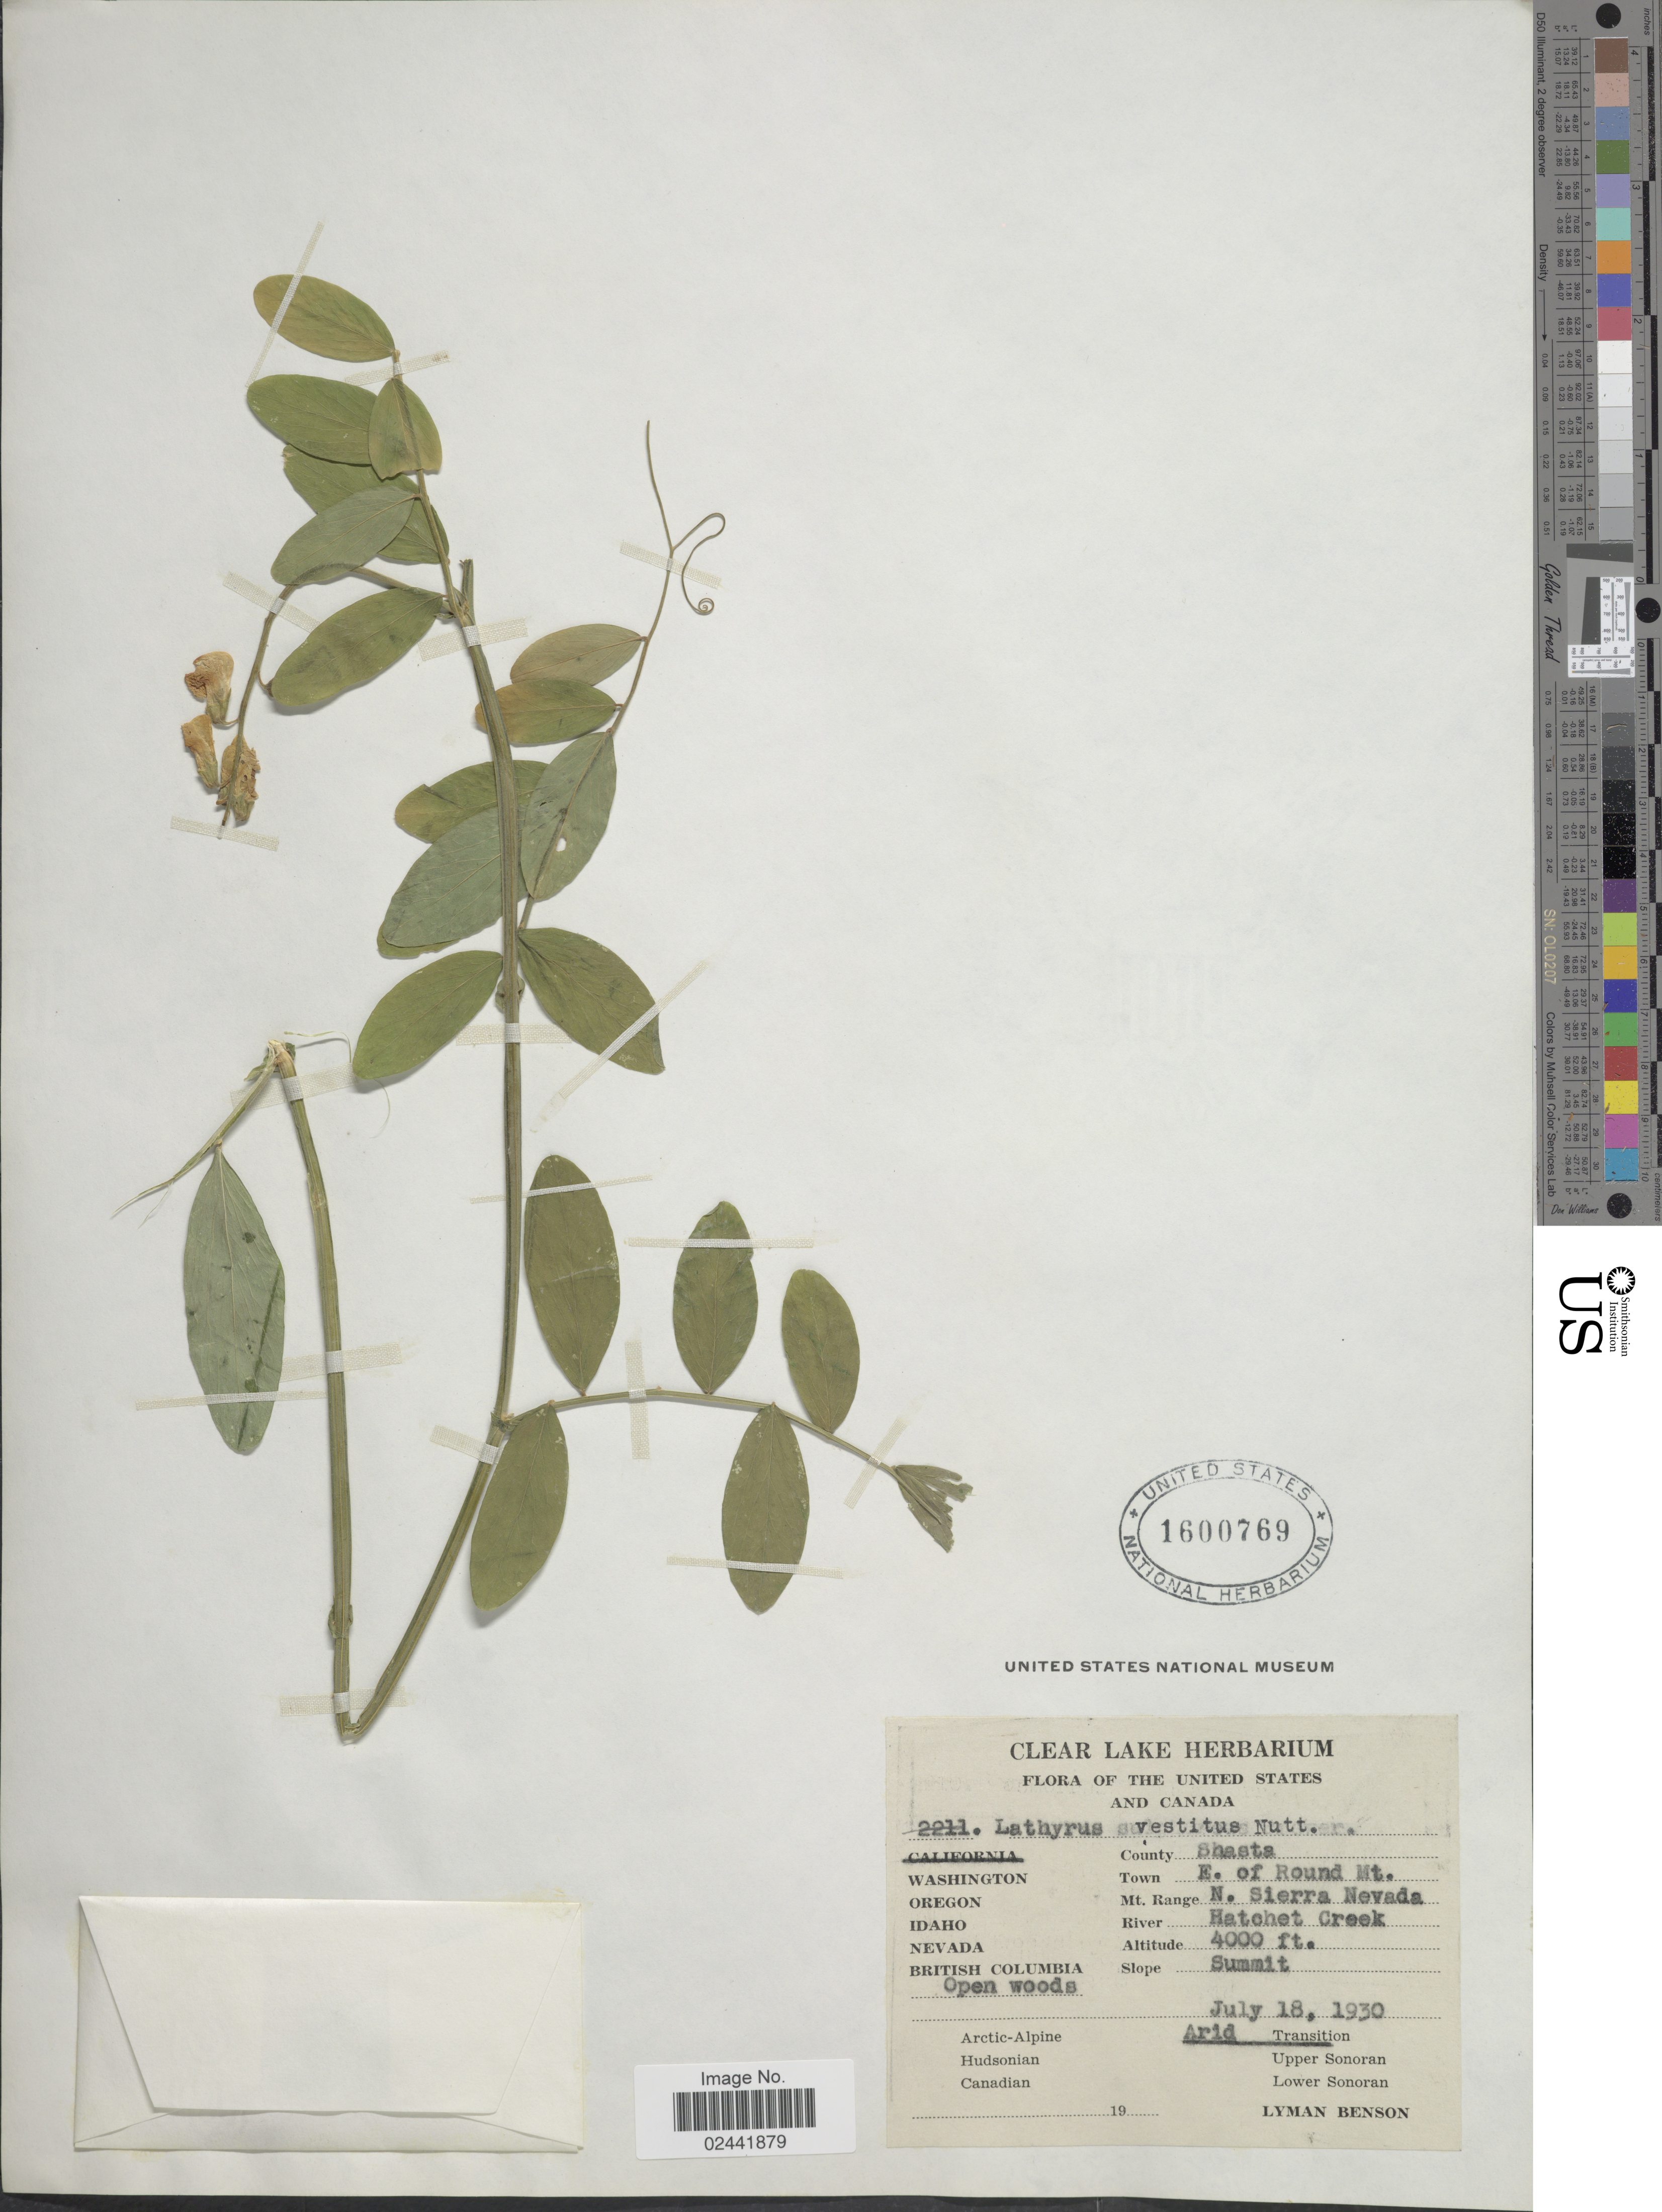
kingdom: Plantae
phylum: Tracheophyta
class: Magnoliopsida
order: Fabales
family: Fabaceae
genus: Lathyrus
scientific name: Lathyrus vestitus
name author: Nutt.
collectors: L. D. Benson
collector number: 2211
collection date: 1930-07-18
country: United States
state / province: California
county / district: Shasta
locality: County: Shasta. Town: E. of Round Mt. N. Sierra Nevada. Hatchet Creek. Summit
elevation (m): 1219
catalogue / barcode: US 1600769